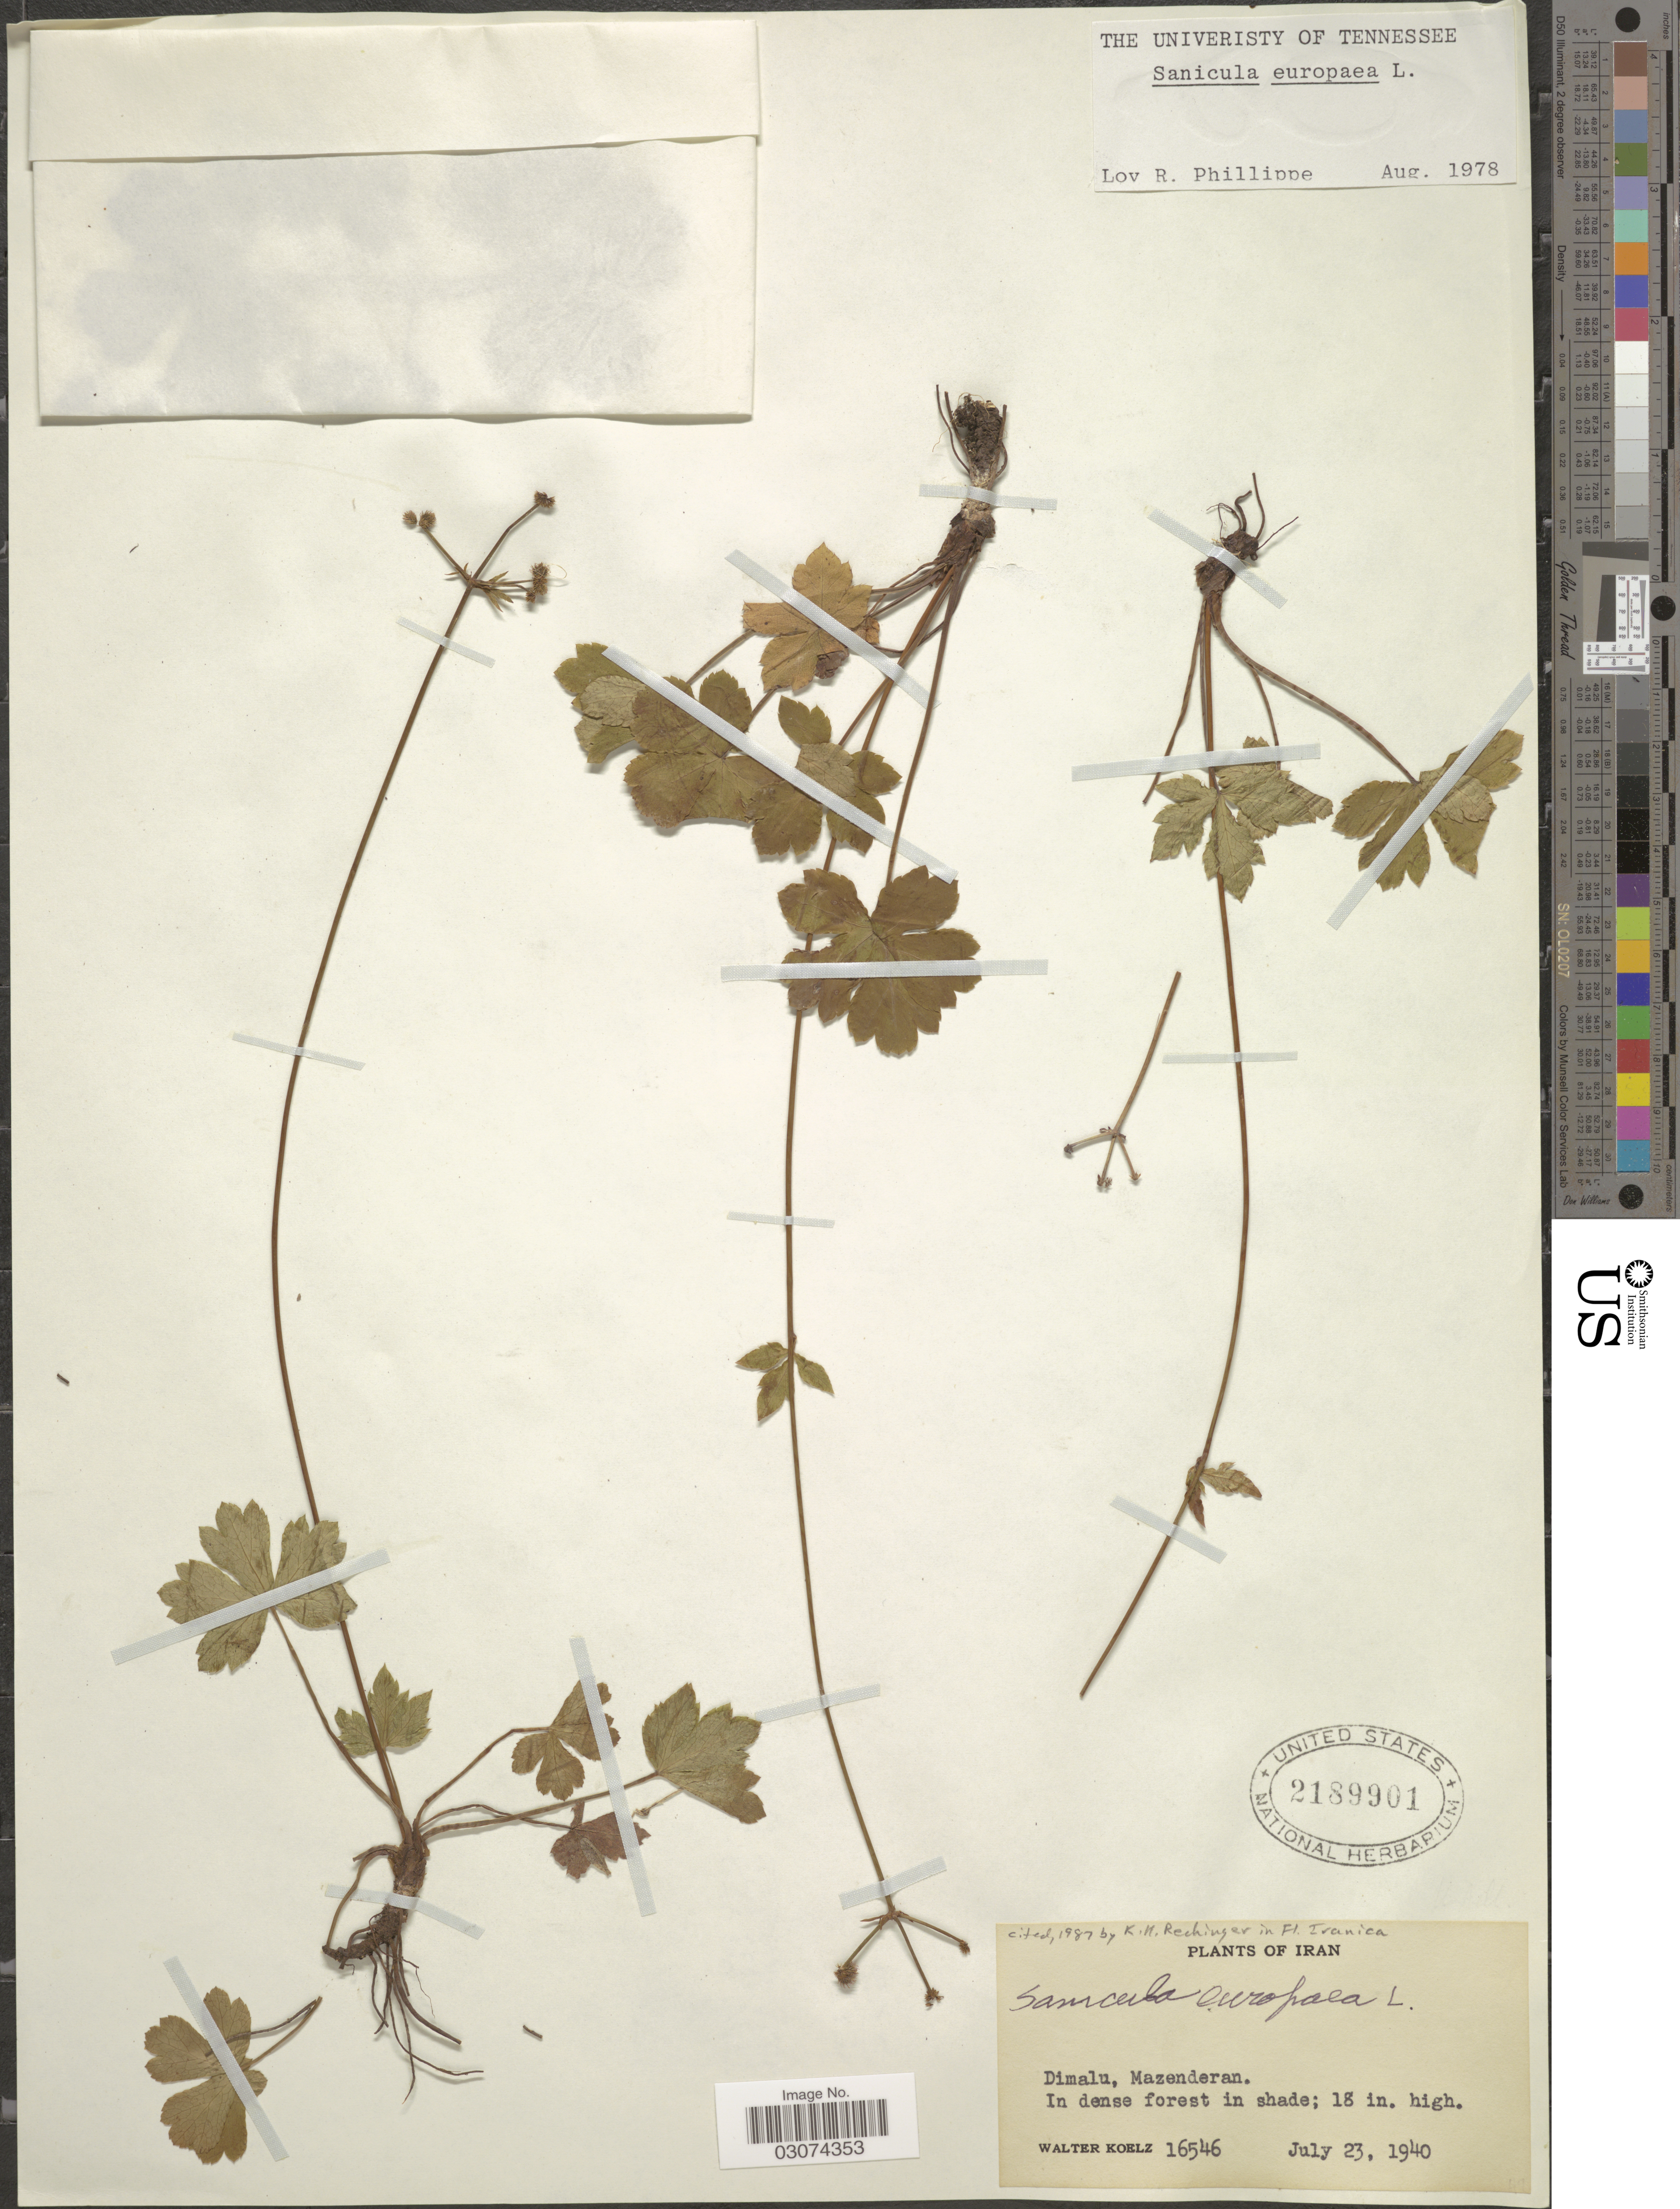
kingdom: Plantae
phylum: Tracheophyta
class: Magnoliopsida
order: Apiales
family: Apiaceae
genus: Sanicula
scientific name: Sanicula europaea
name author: L.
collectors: W. N. Koelz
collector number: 16546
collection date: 1940-07-23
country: Iran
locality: Dimalu, Mazenderan.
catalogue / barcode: US 2189901